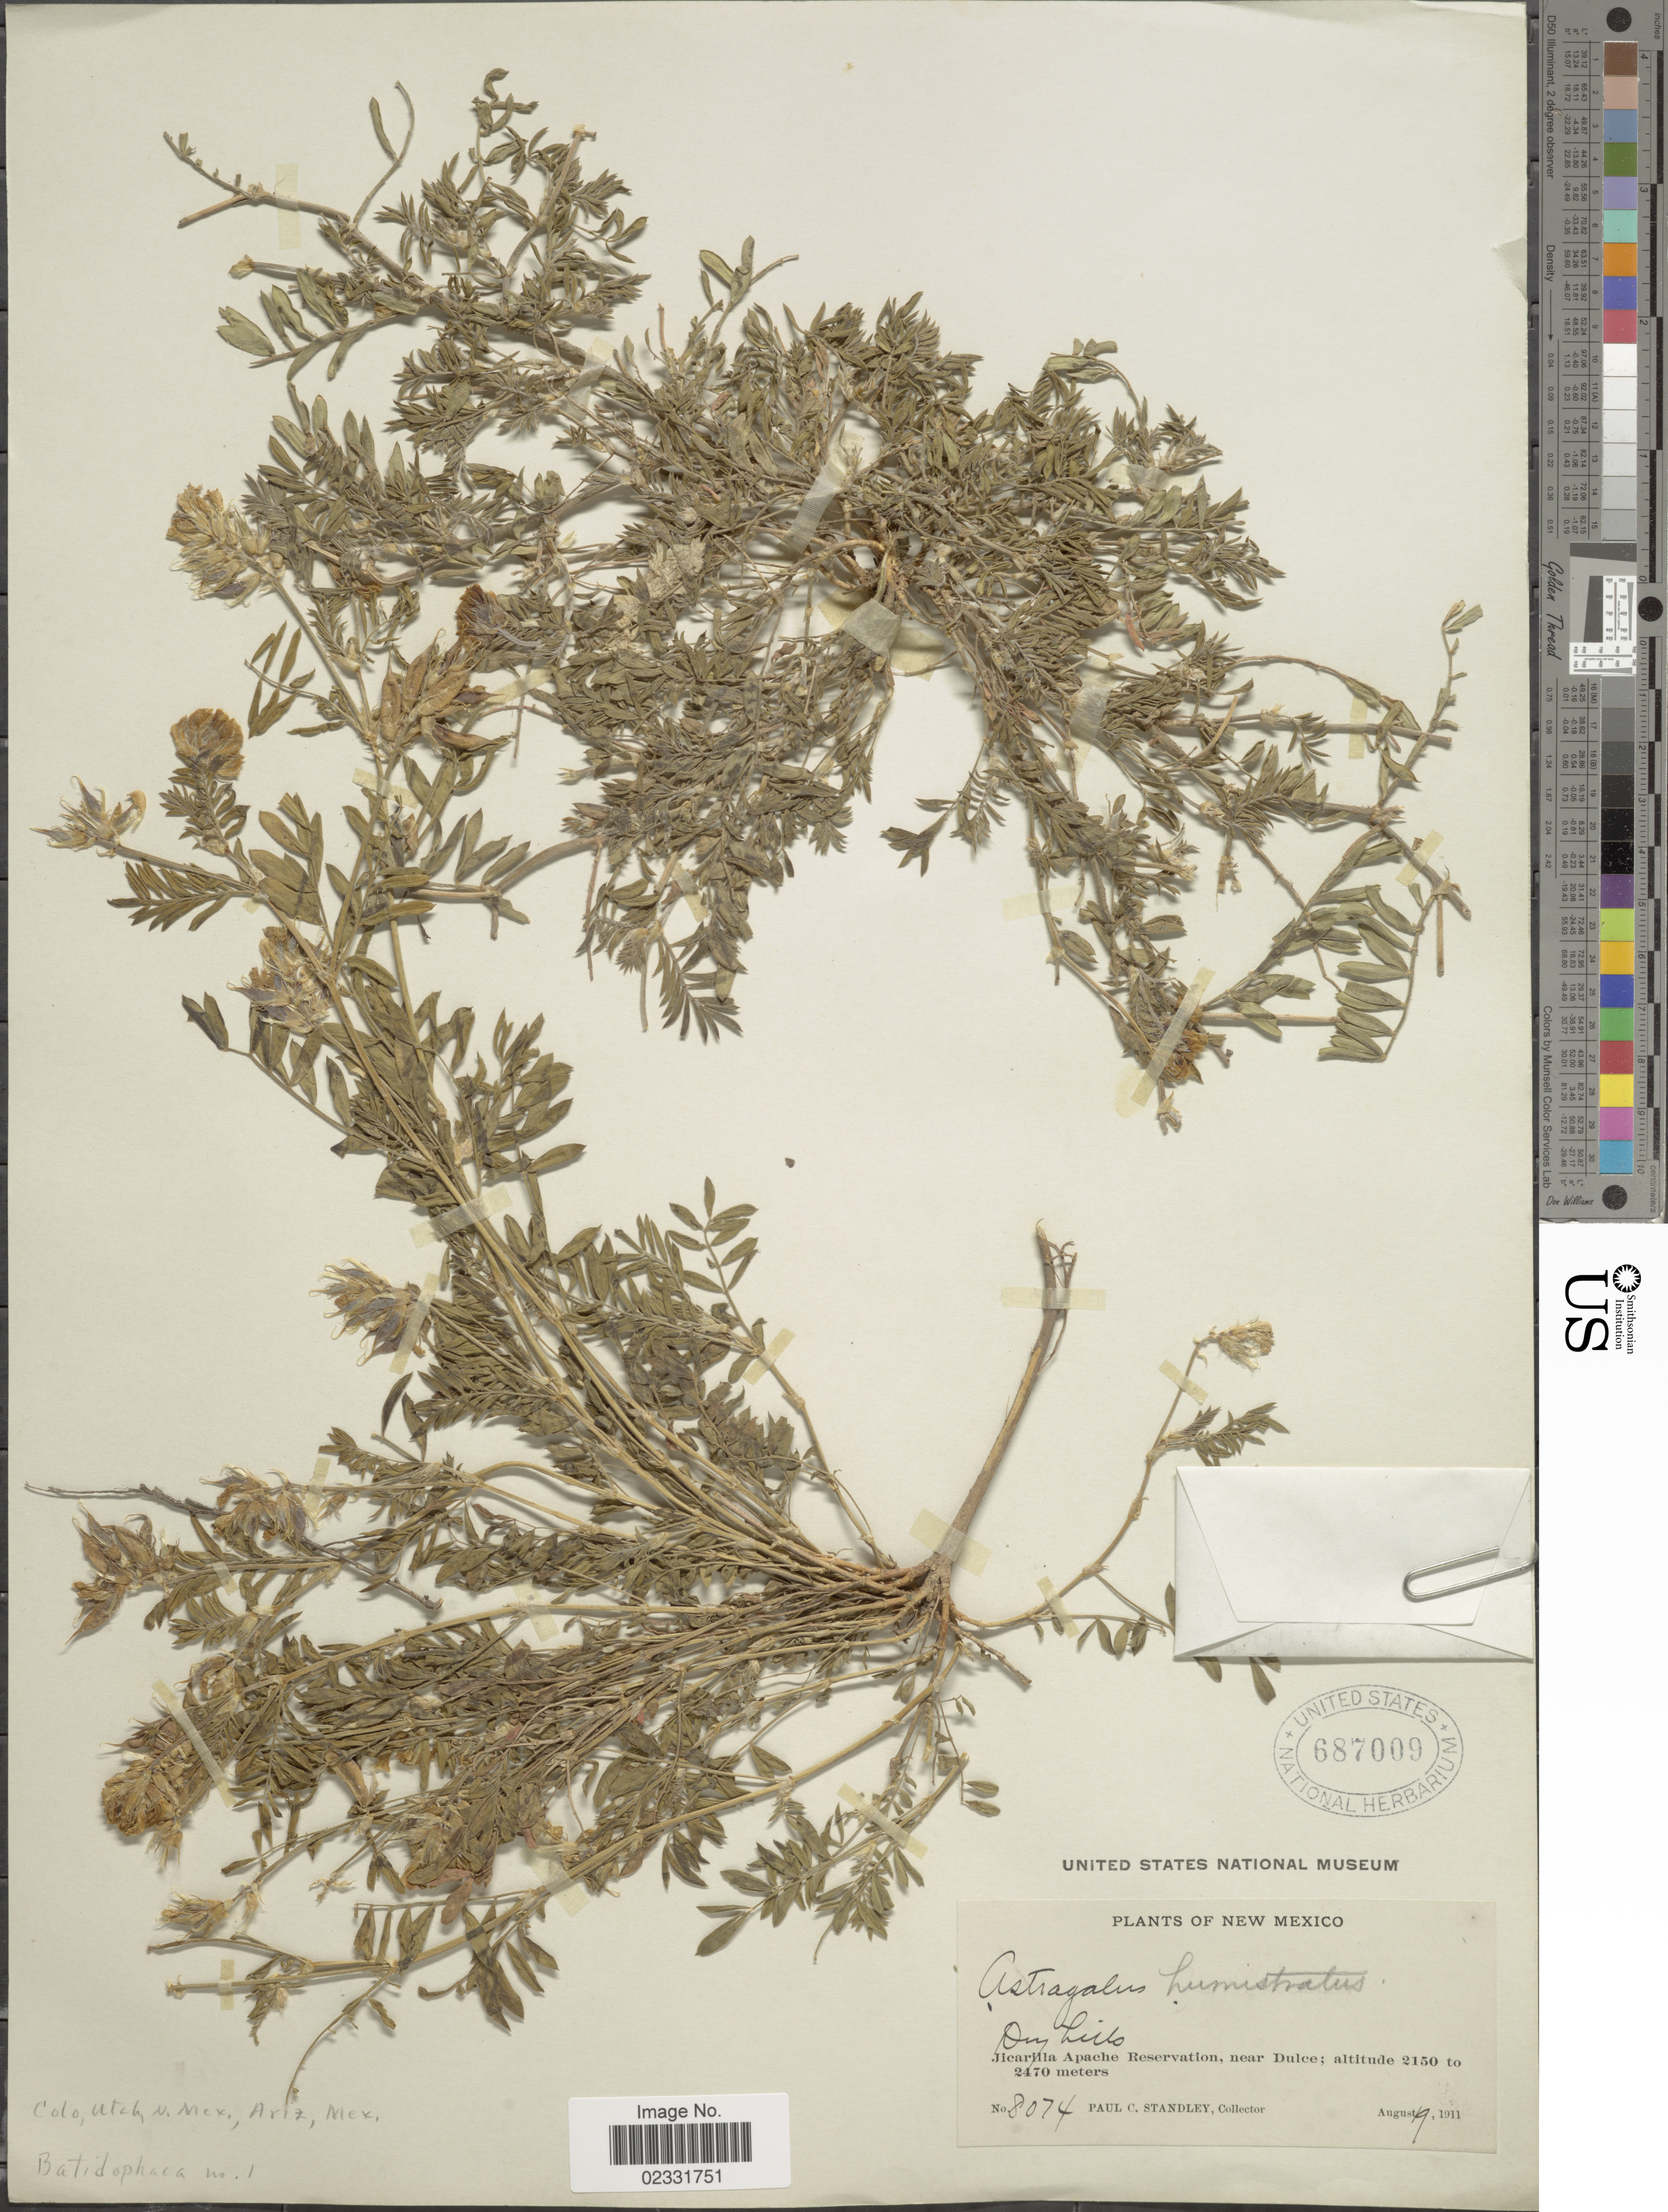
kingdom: Plantae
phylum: Tracheophyta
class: Magnoliopsida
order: Fabales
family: Fabaceae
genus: Astragalus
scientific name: Astragalus humistratus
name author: A. Gray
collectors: P. C. Standley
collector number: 8074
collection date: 1911-08-19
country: United States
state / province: New Mexico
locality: Dry hills, Jicarilla Apache Reservation, near Dulce.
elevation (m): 2150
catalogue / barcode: US 687009